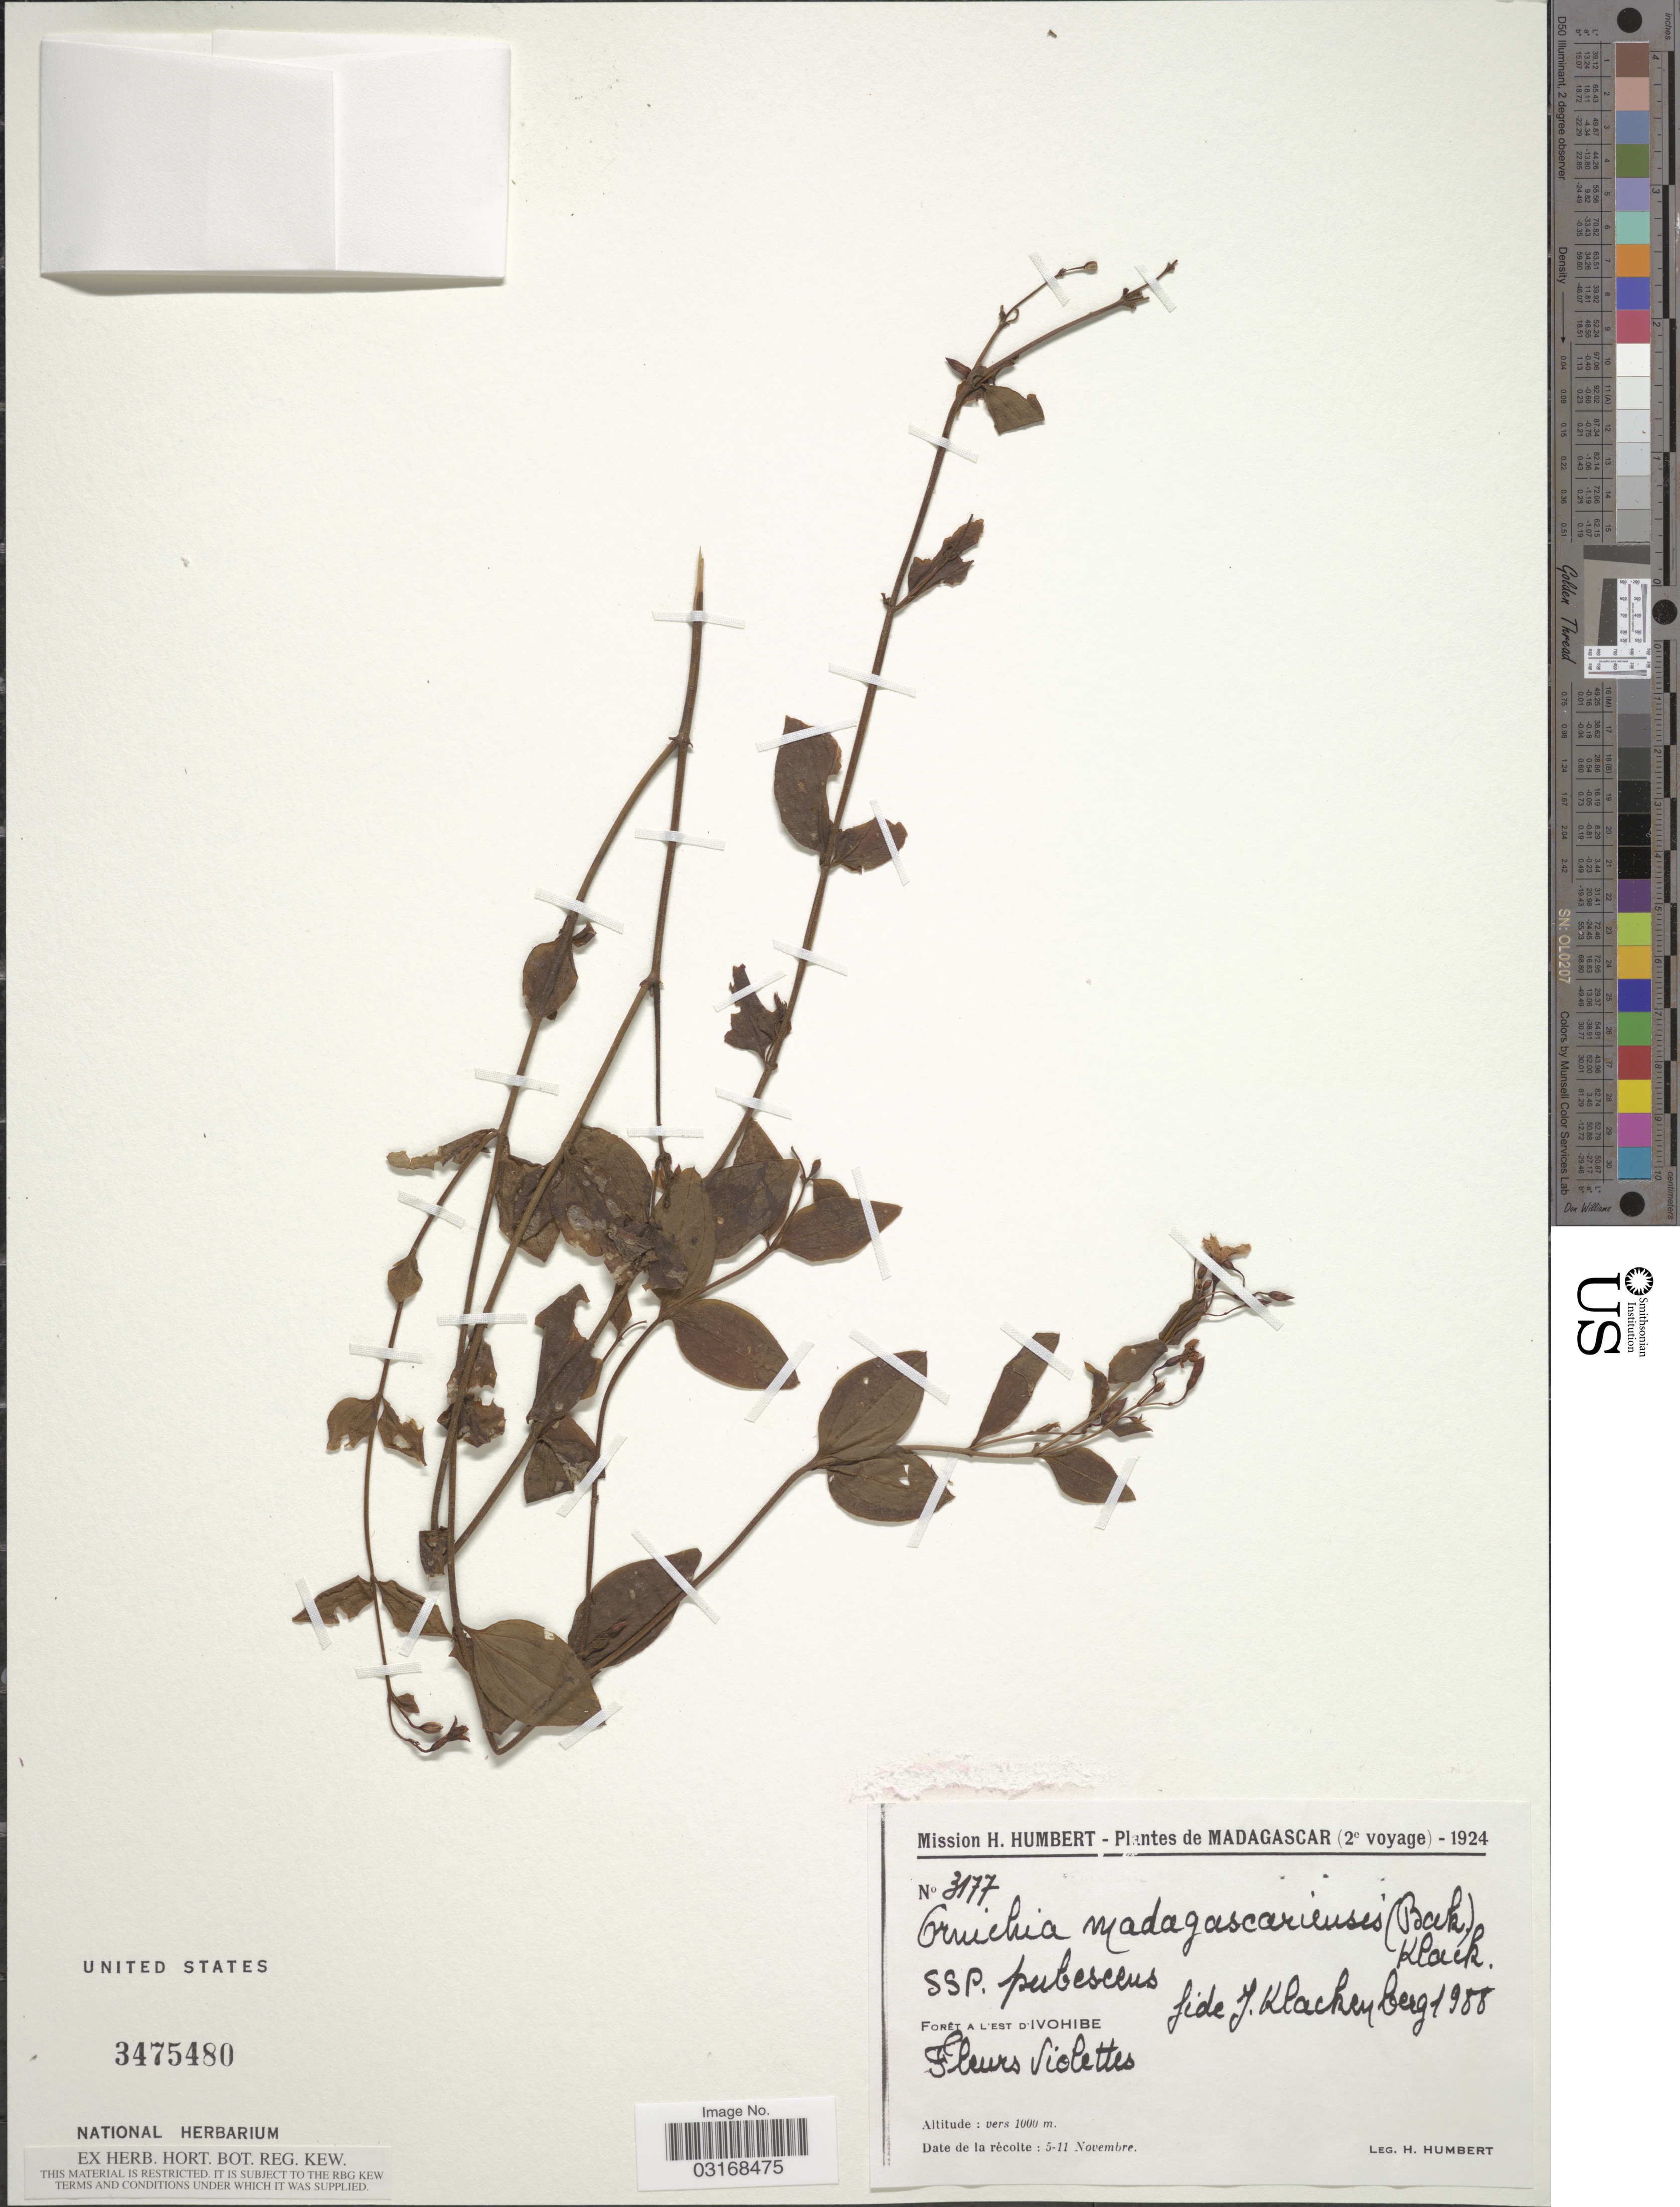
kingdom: Plantae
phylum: Tracheophyta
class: Magnoliopsida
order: Gentianales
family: Gentianaceae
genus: Ornichia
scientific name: Ornichia madagascariensis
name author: (Baker) Klack.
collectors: H. Humbert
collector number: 3177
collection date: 1924-11-05/1924-11-11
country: Madagascar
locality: Forêt a l'est d'Ivohibe.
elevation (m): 1000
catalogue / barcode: US 3475480